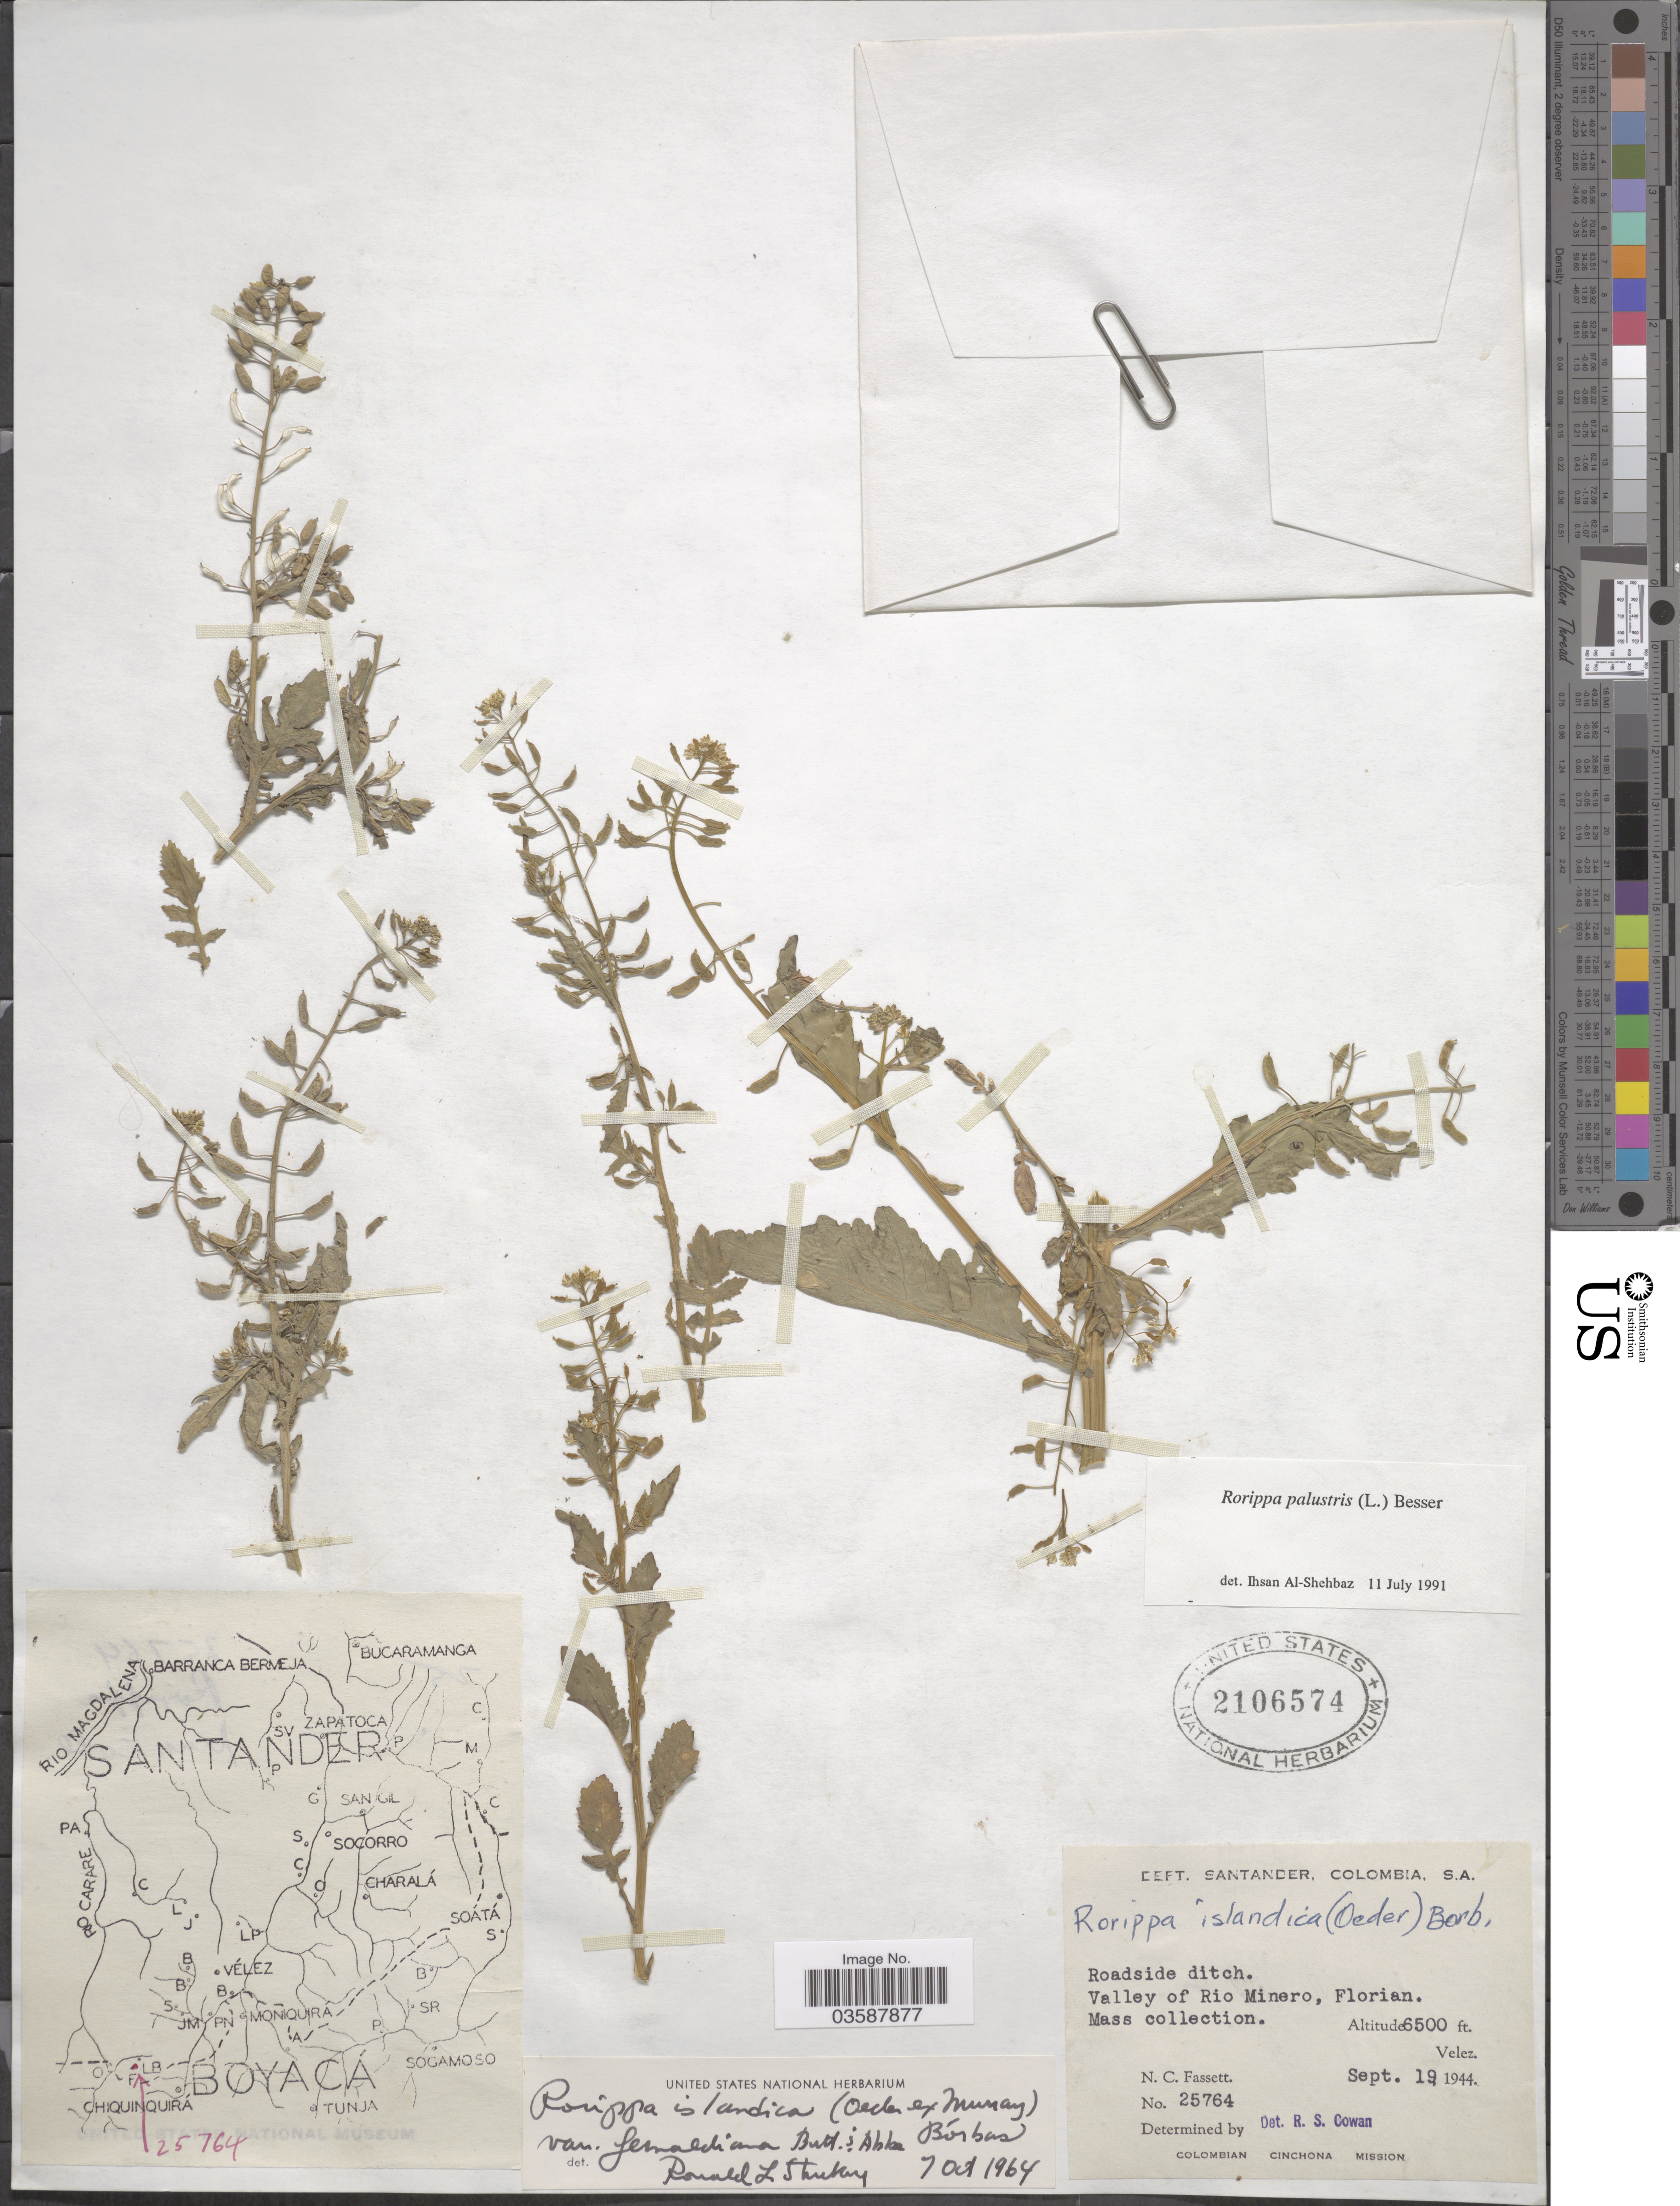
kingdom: Plantae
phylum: Tracheophyta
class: Magnoliopsida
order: Brassicales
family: Brassicaceae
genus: Rorippa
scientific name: Rorippa palustris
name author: (L.) Besser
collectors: N. C. Fassett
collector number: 25764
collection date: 1944-09-19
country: Colombia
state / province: Santander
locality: Dept. Santander. Valley of Rio Minero, Florian. Velez.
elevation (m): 1981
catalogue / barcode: US 2106574